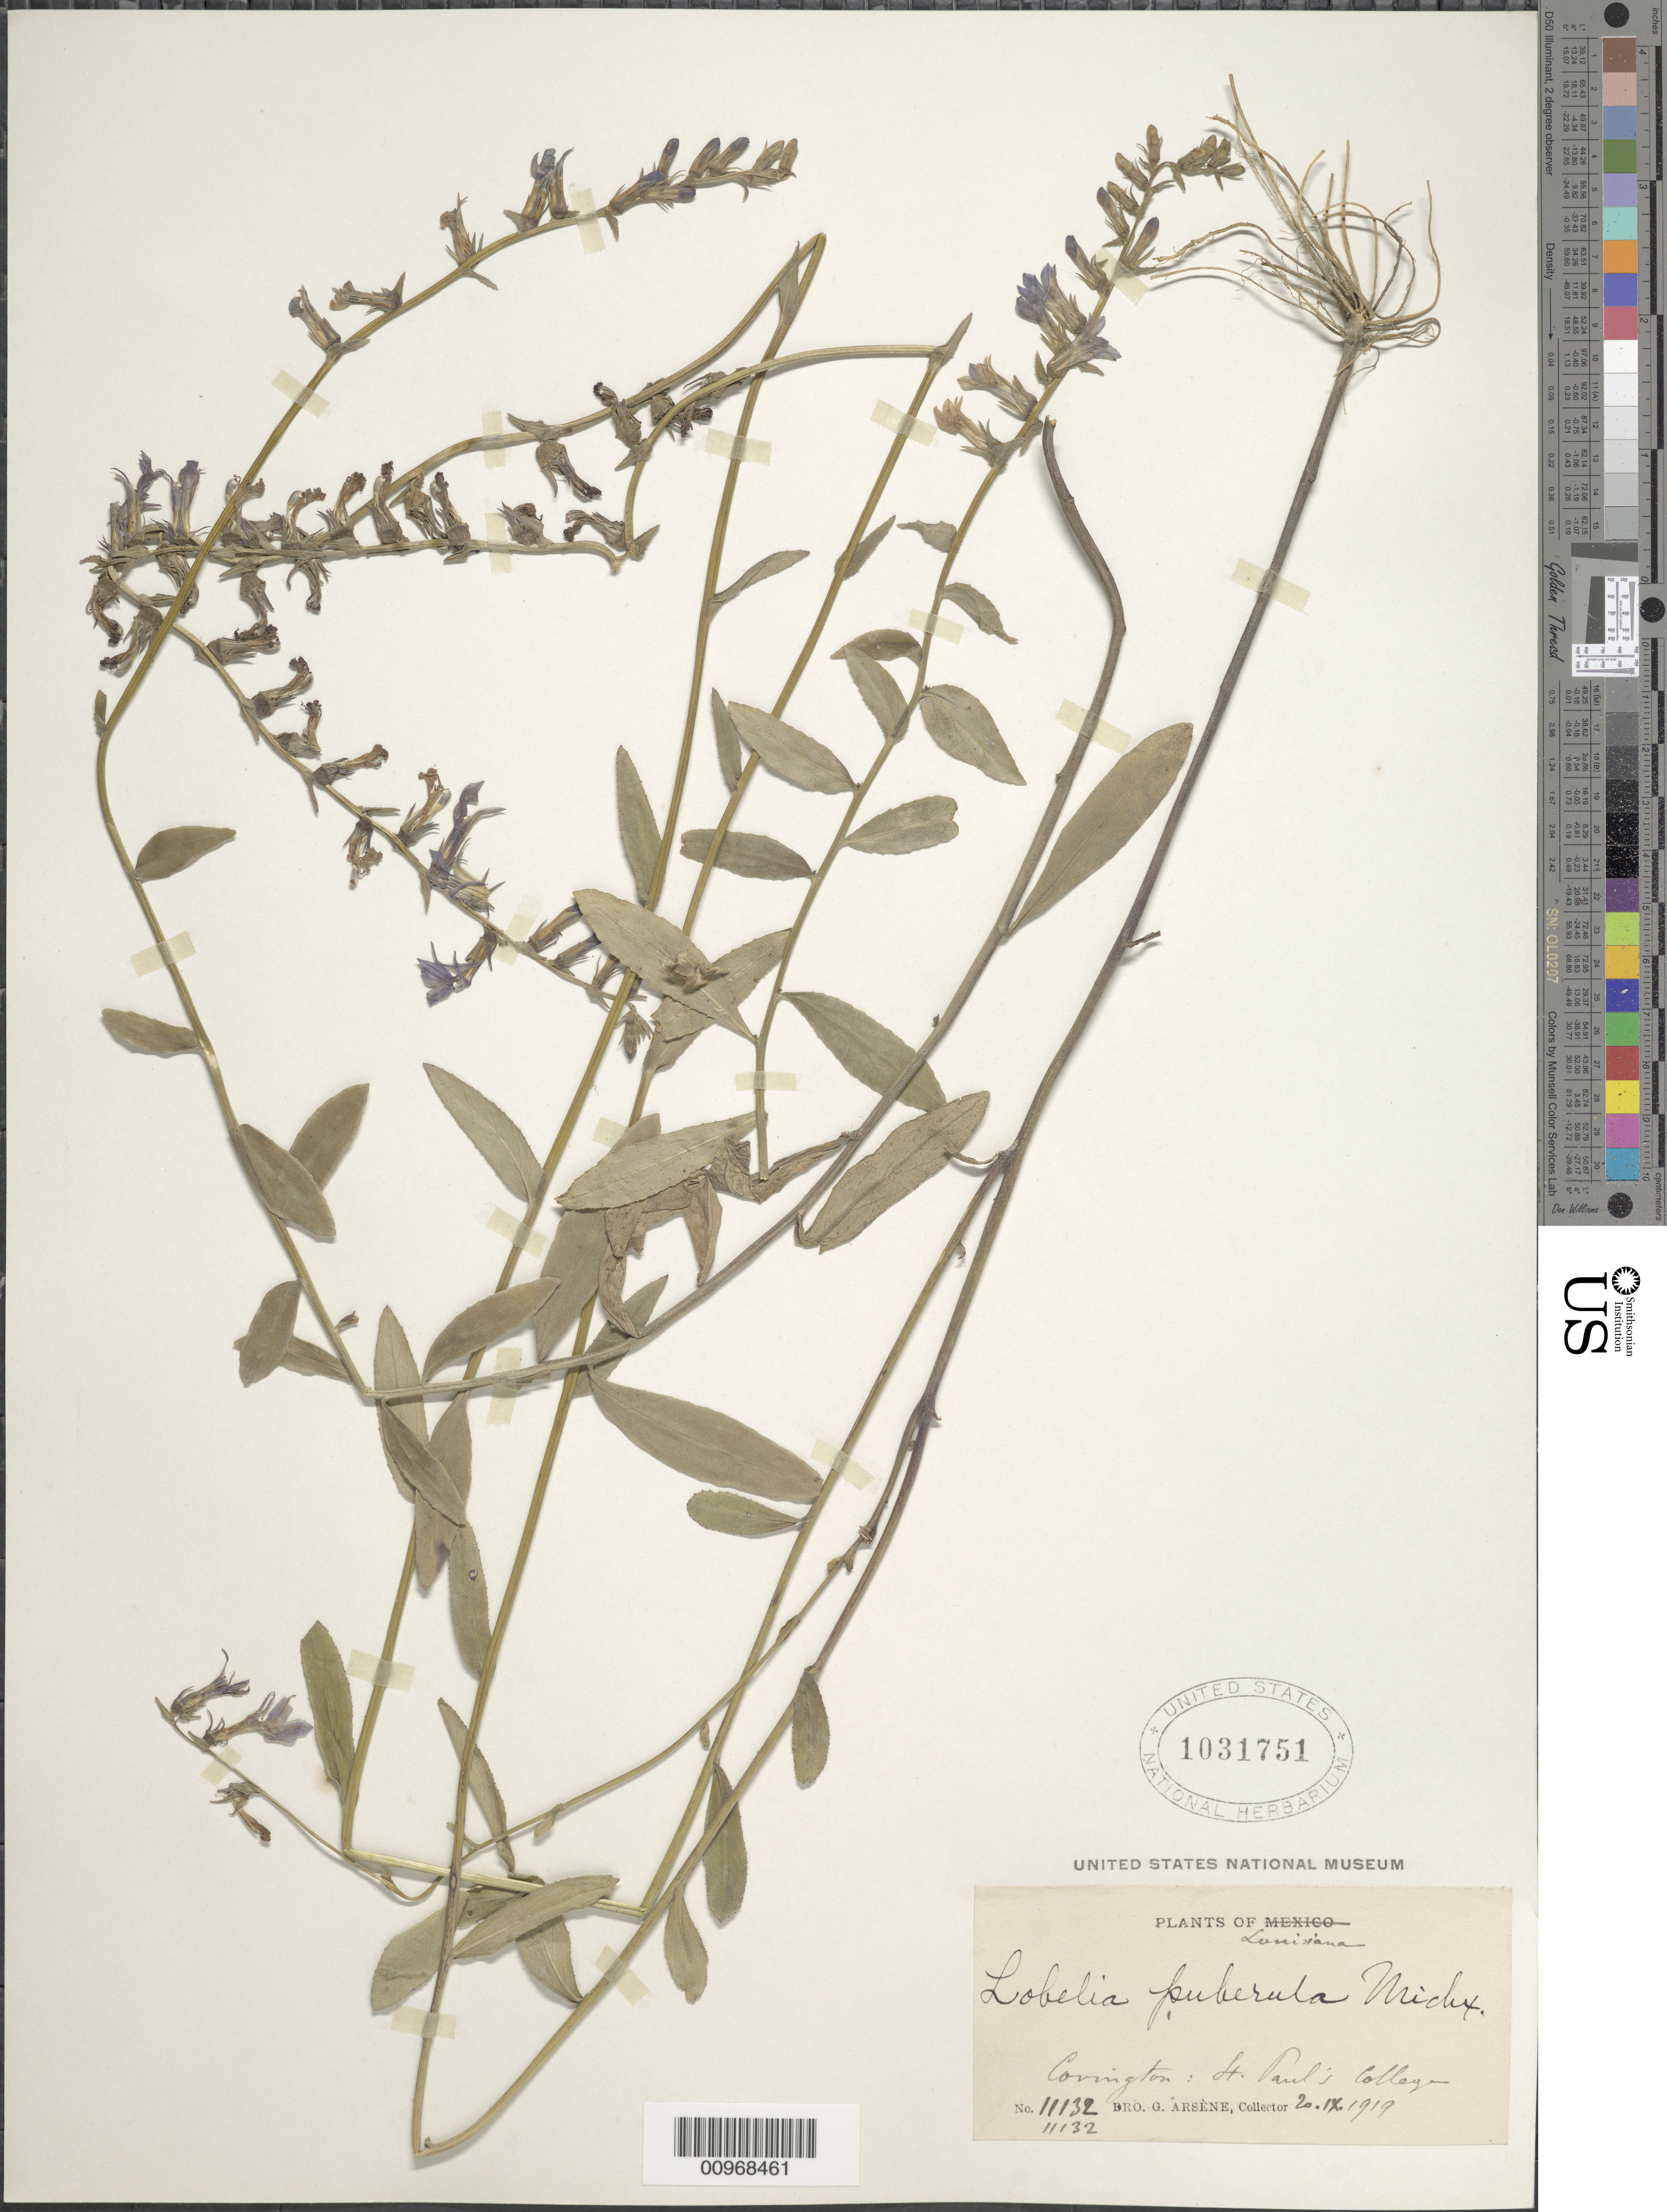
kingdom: Plantae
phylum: Tracheophyta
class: Magnoliopsida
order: Asterales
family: Campanulaceae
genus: Lobelia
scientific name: Lobelia puberula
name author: Michx.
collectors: Bro. G. Arsène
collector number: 11132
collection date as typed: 20 Sep 1919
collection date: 1919-09-20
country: United States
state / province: Louisiana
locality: Covington, St. Paul's College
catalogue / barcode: US 1031751